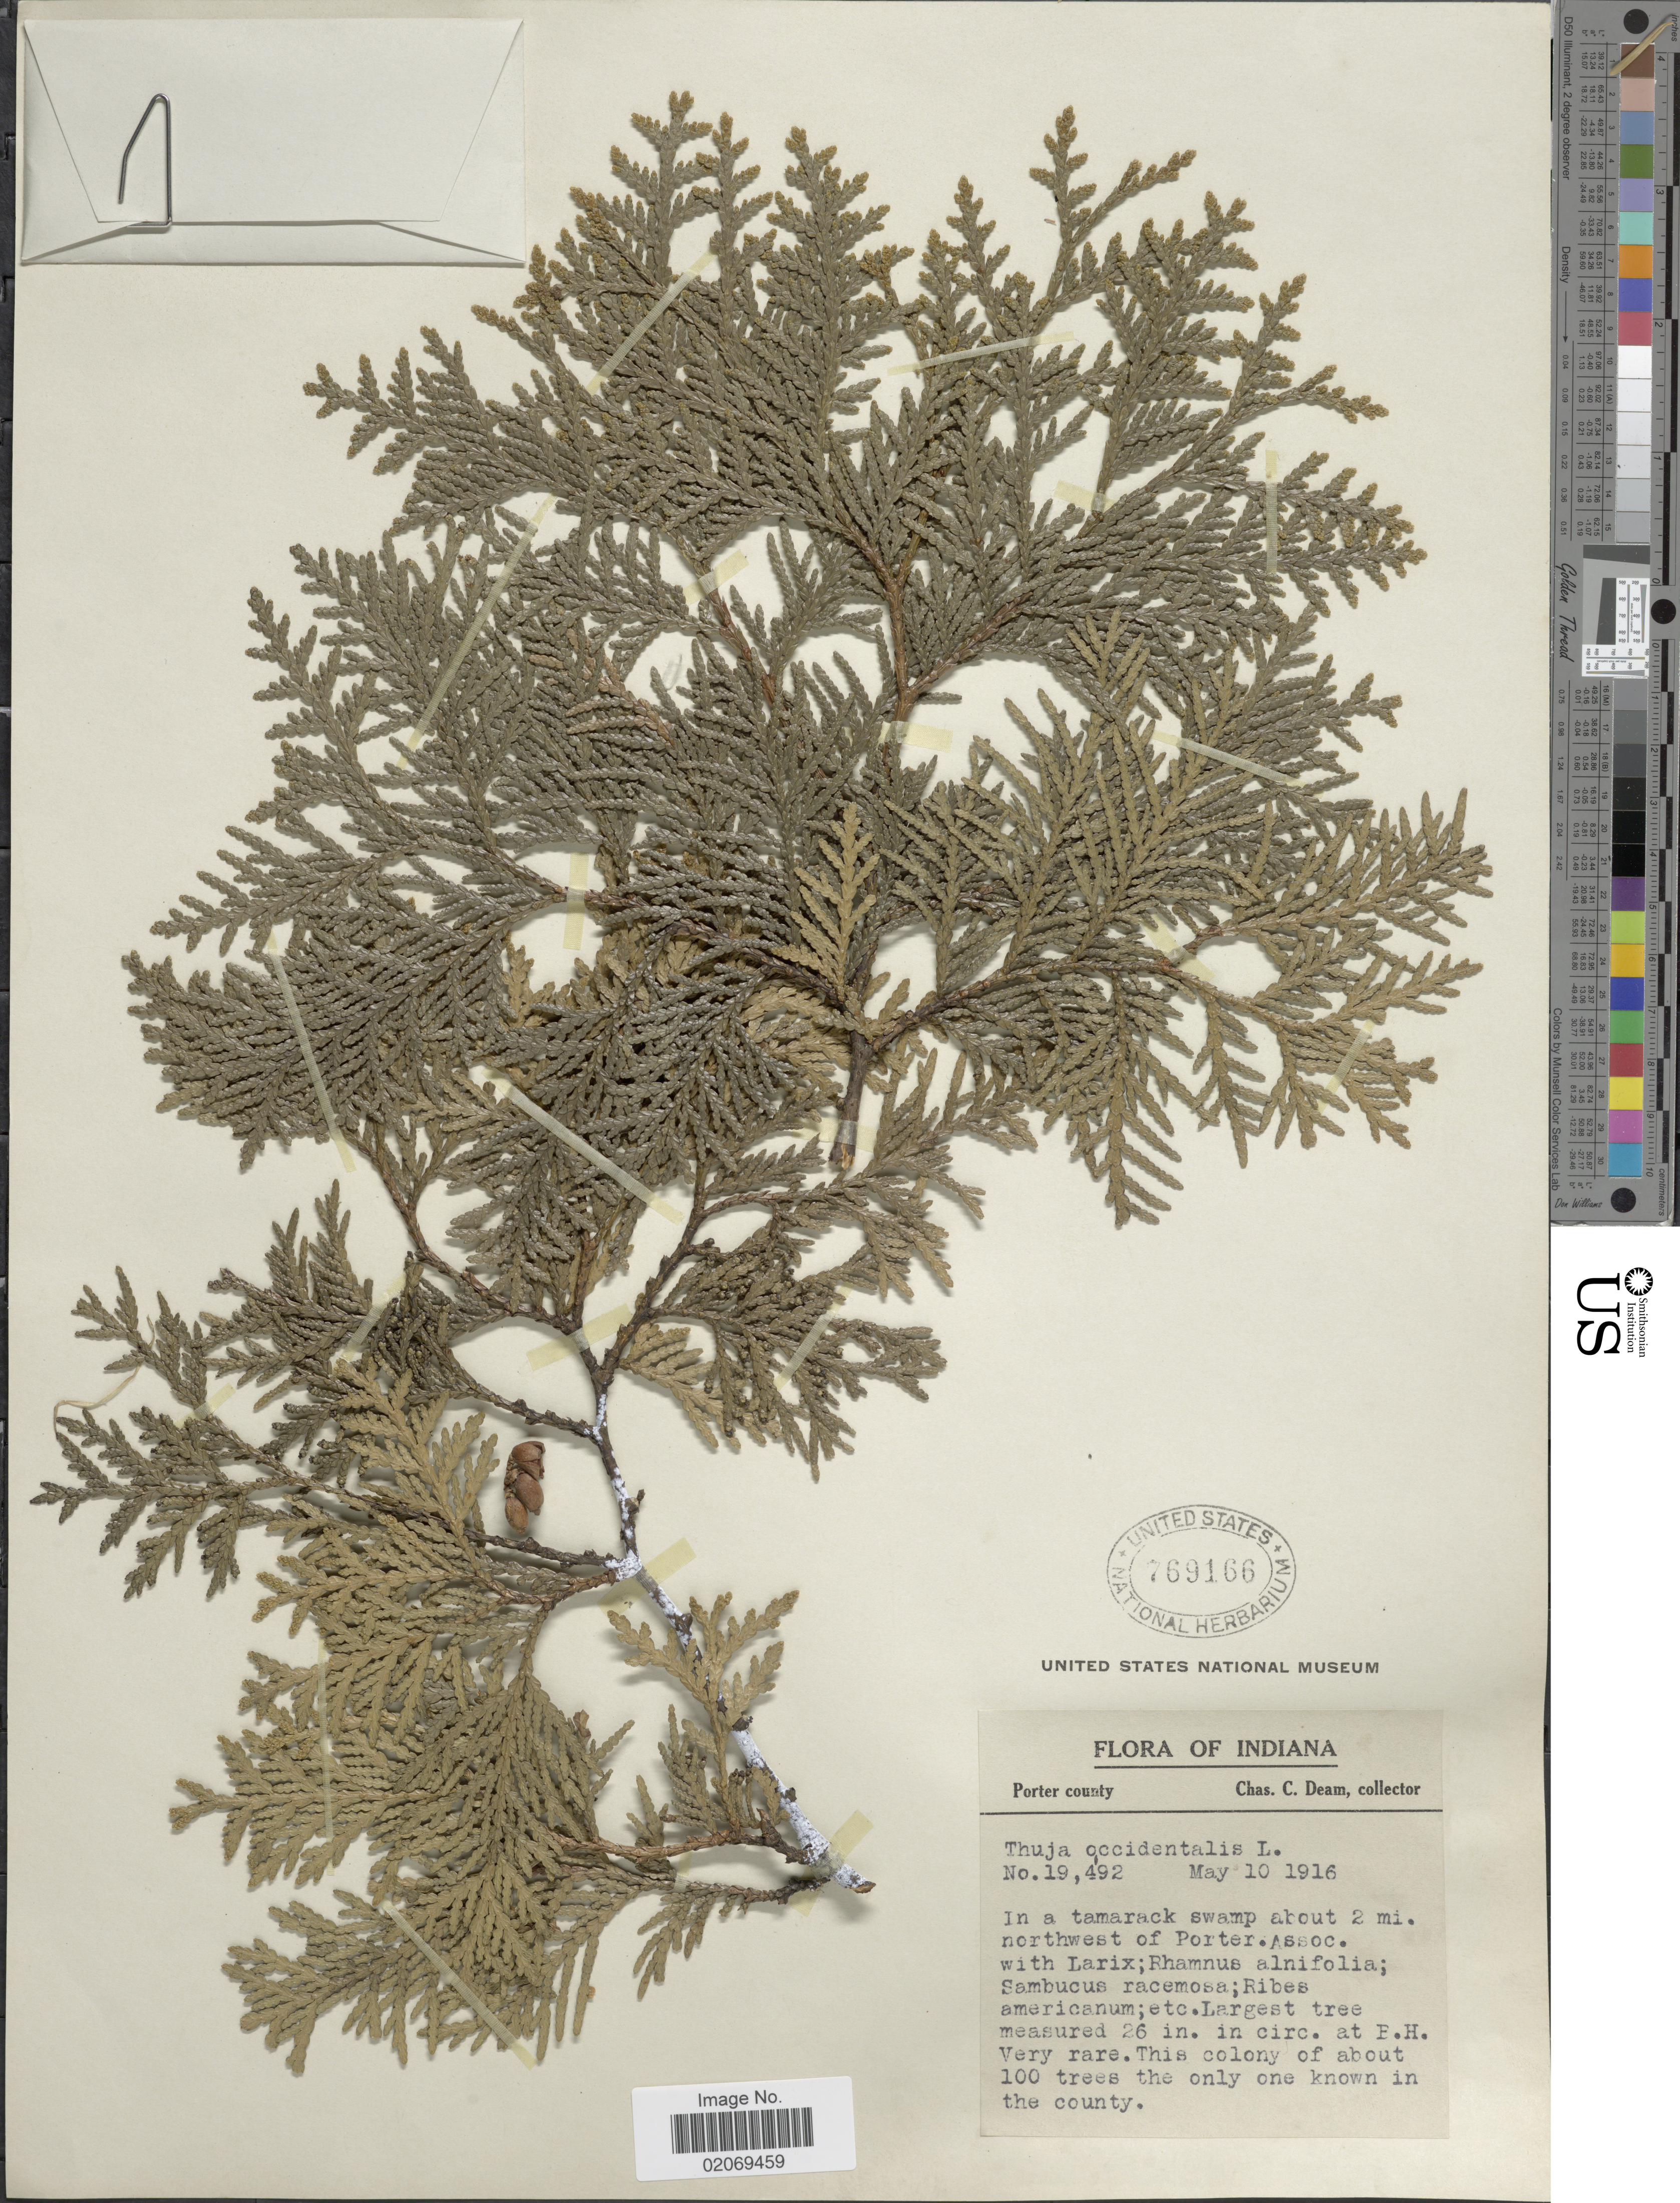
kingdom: Plantae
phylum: Tracheophyta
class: Pinopsida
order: Pinales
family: Cupressaceae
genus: Thuja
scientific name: Thuja occidentalis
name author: L.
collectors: C. Deam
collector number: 19492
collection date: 1916-05-10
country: United States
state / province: Indiana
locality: Porter County, In a tamarack swamp about 2 mi northwest of Porter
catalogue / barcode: US 769166